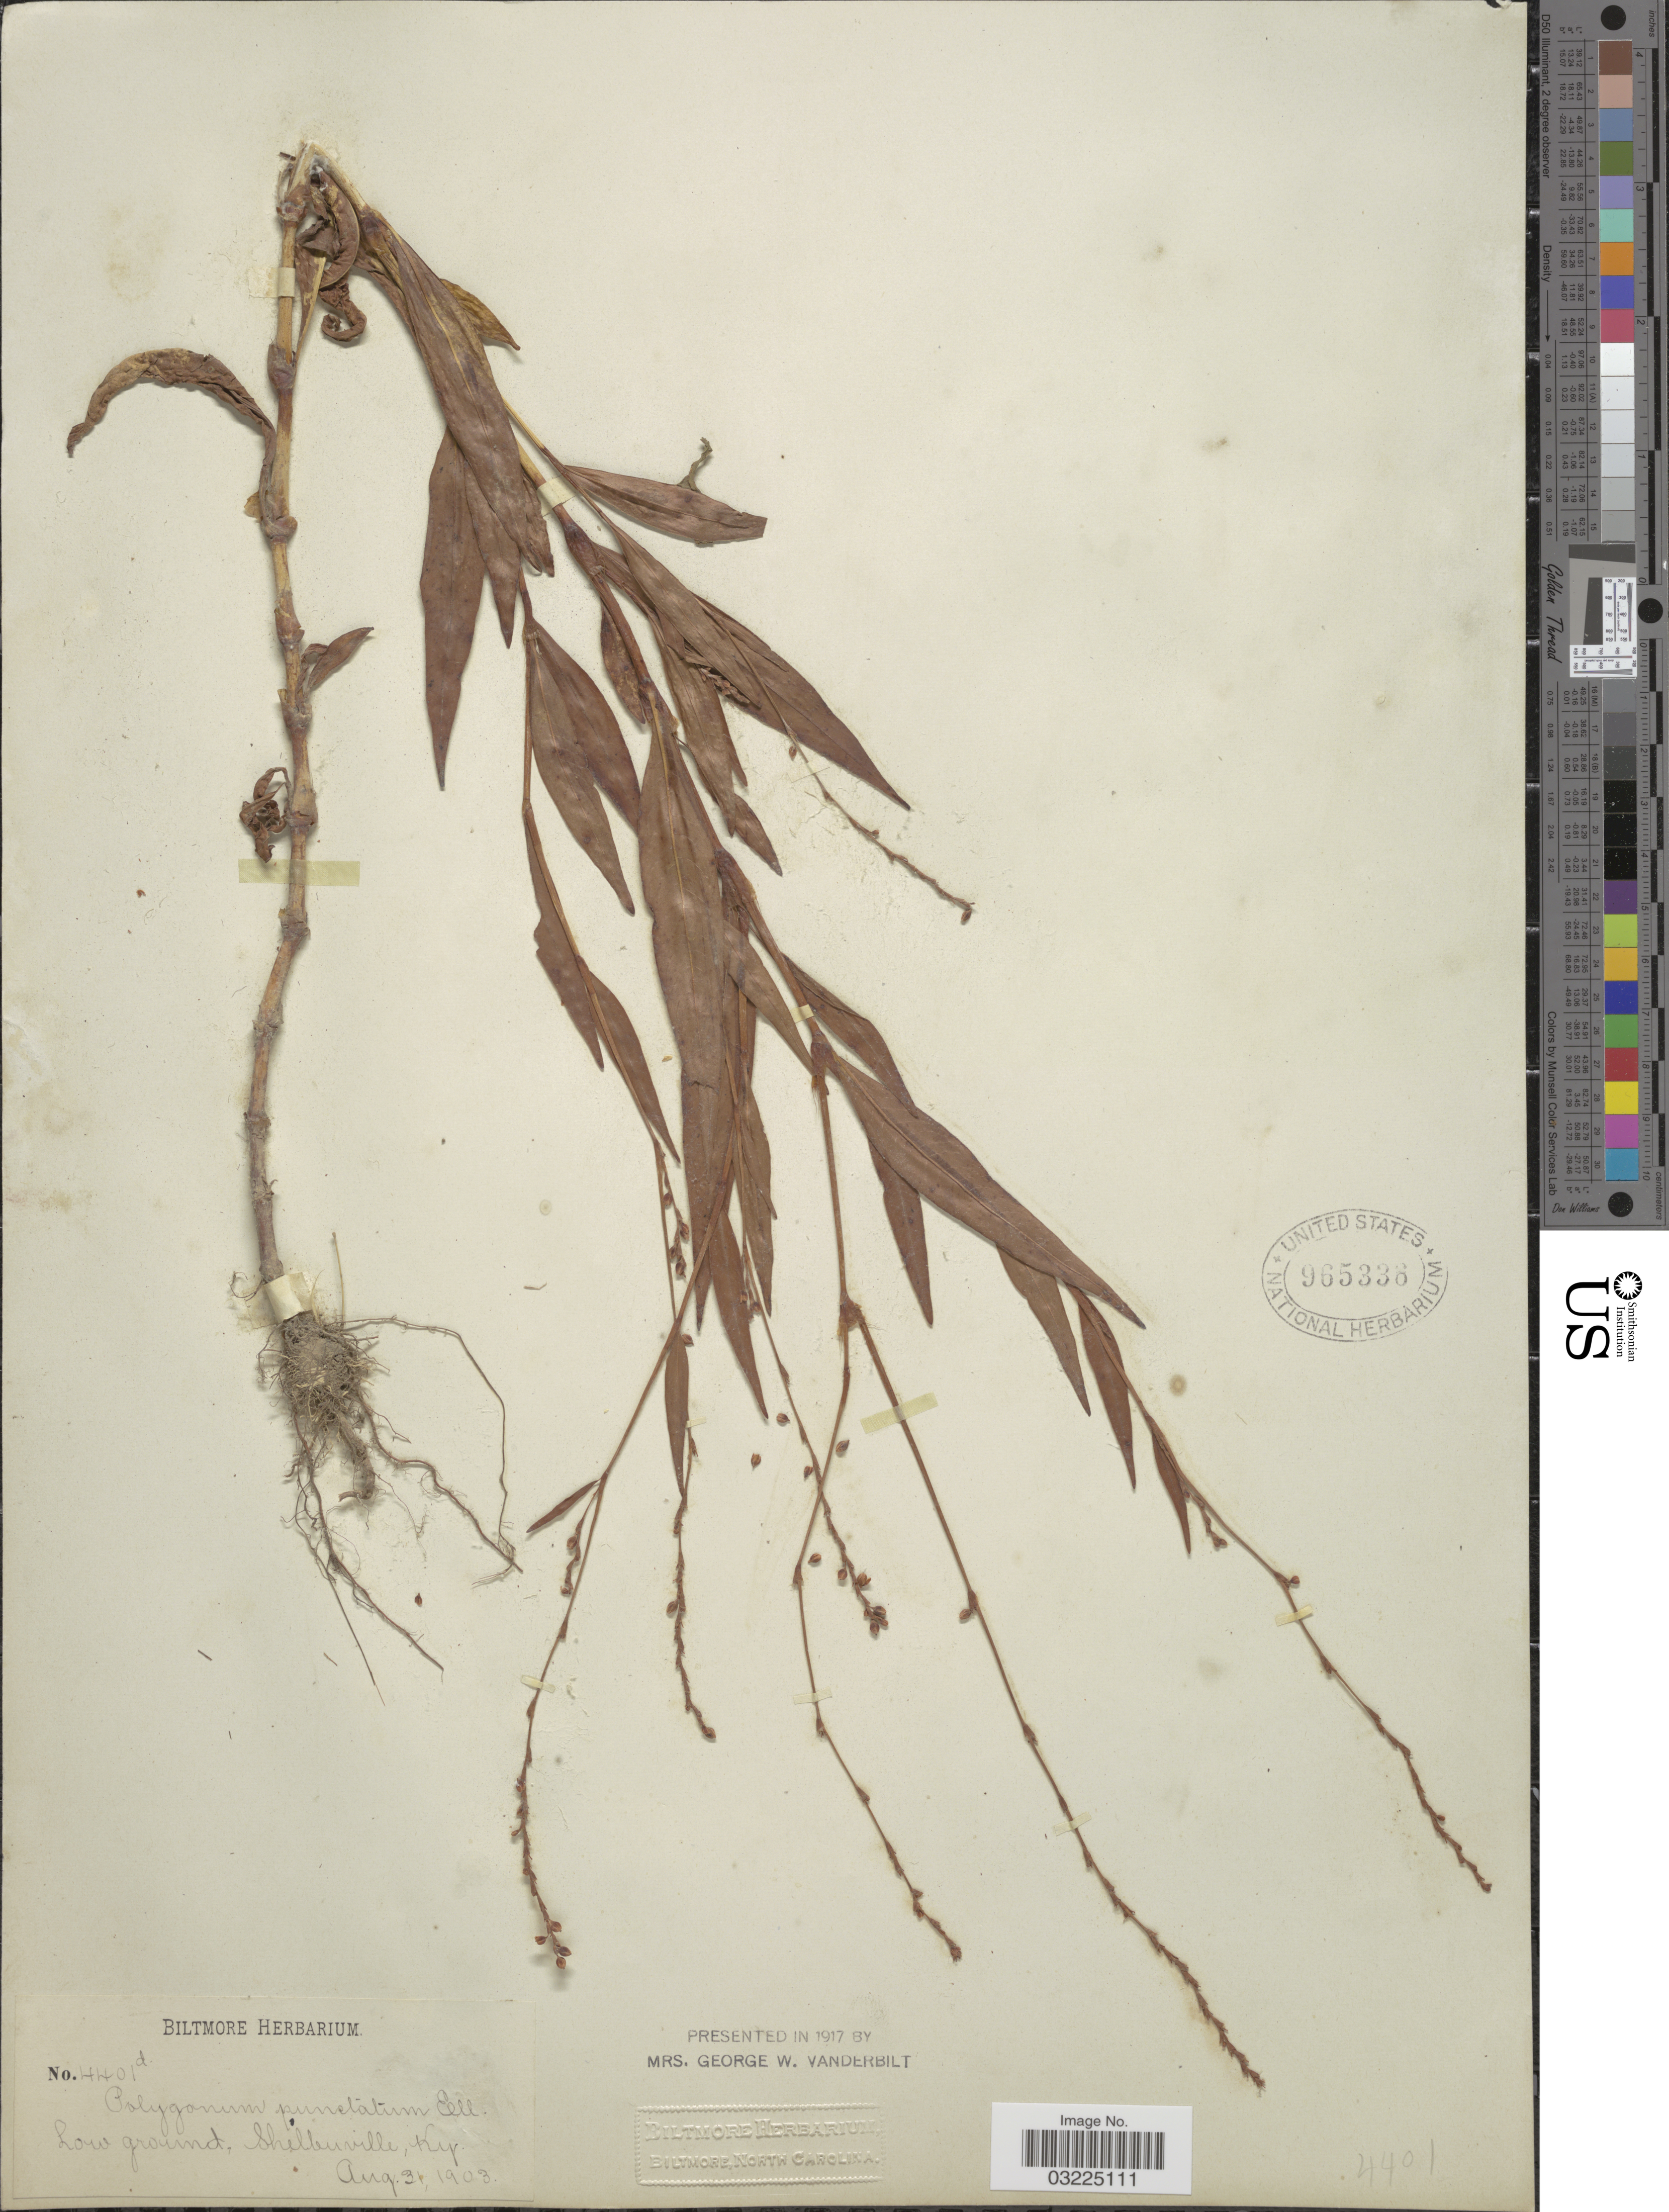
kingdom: Plantae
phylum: Tracheophyta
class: Magnoliopsida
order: Caryophyllales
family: Polygonaceae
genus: Persicaria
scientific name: Persicaria punctata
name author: (Elliott) Small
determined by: Atha, D. E.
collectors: ex herb. Biltmore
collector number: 4401d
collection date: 1903-08-31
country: United States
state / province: Kentucky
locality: Shelbyville.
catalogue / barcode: US 965336